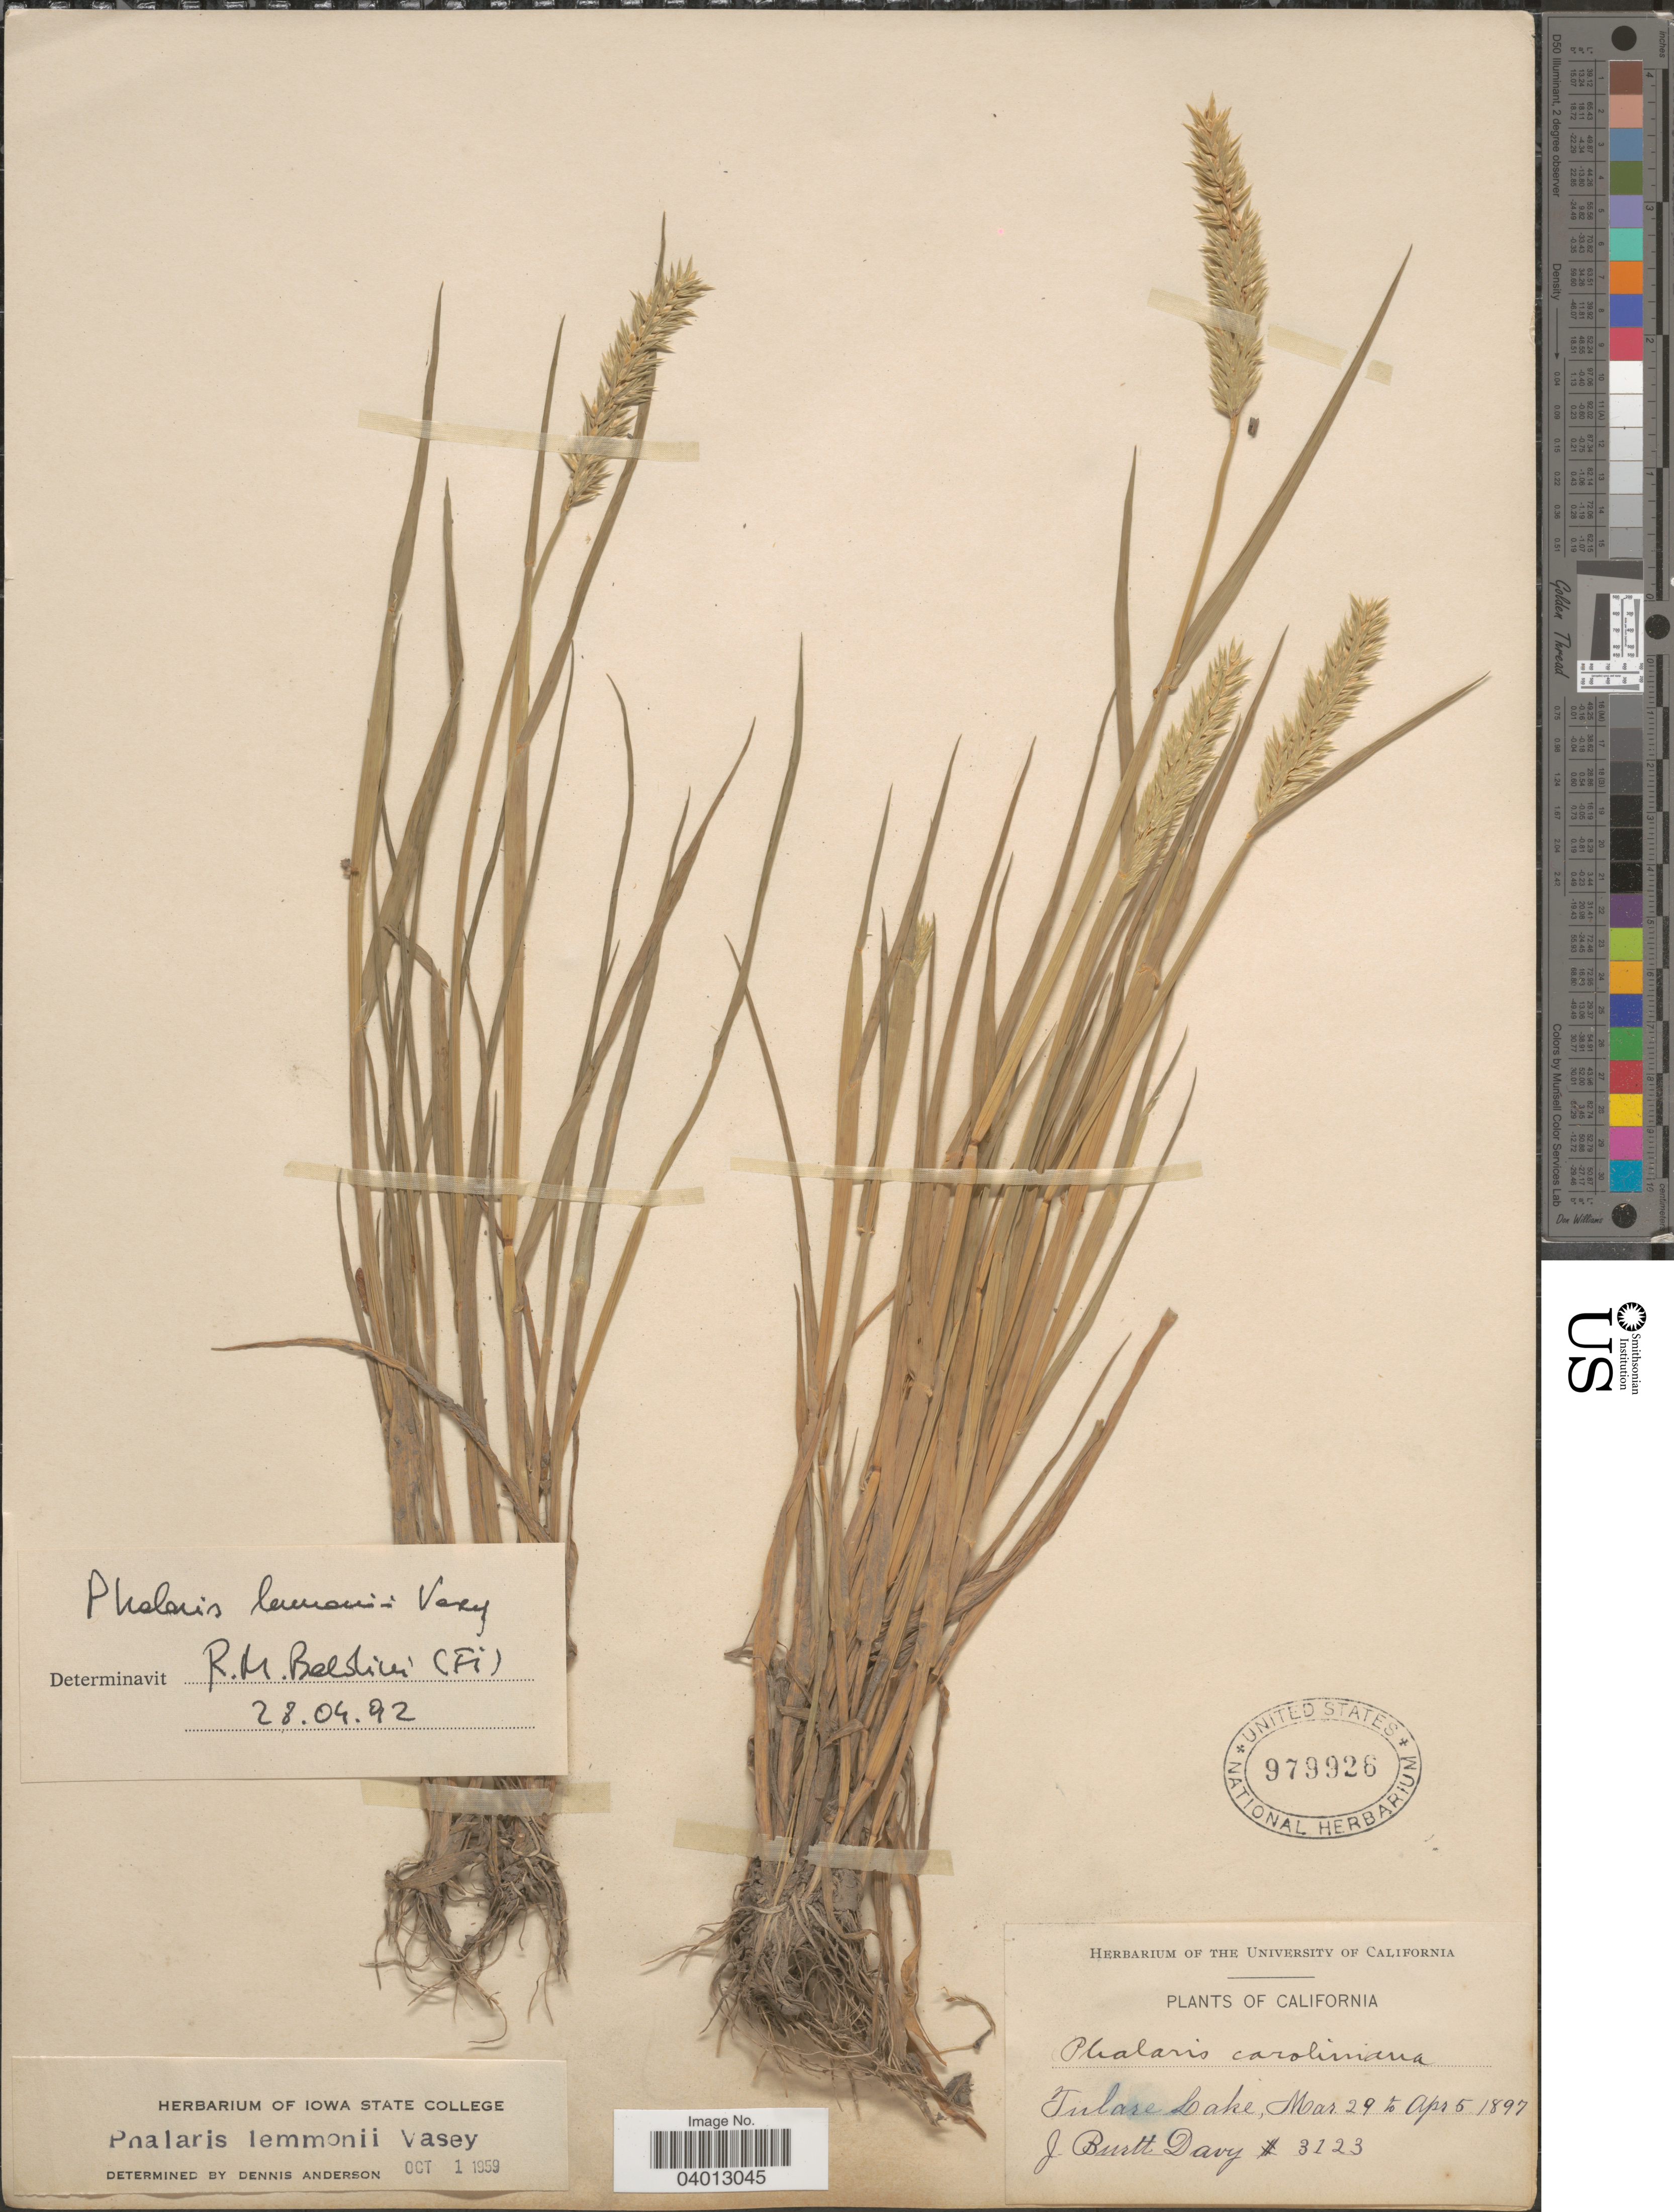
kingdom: Plantae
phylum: Tracheophyta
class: Liliopsida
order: Poales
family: Poaceae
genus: Phalaris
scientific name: Phalaris lemmonii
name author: Vasey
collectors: J. Burtt Davy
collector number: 3123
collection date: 1897-03-29/1897-04-05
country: United States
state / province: California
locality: Tulare Lake.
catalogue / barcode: US 979926